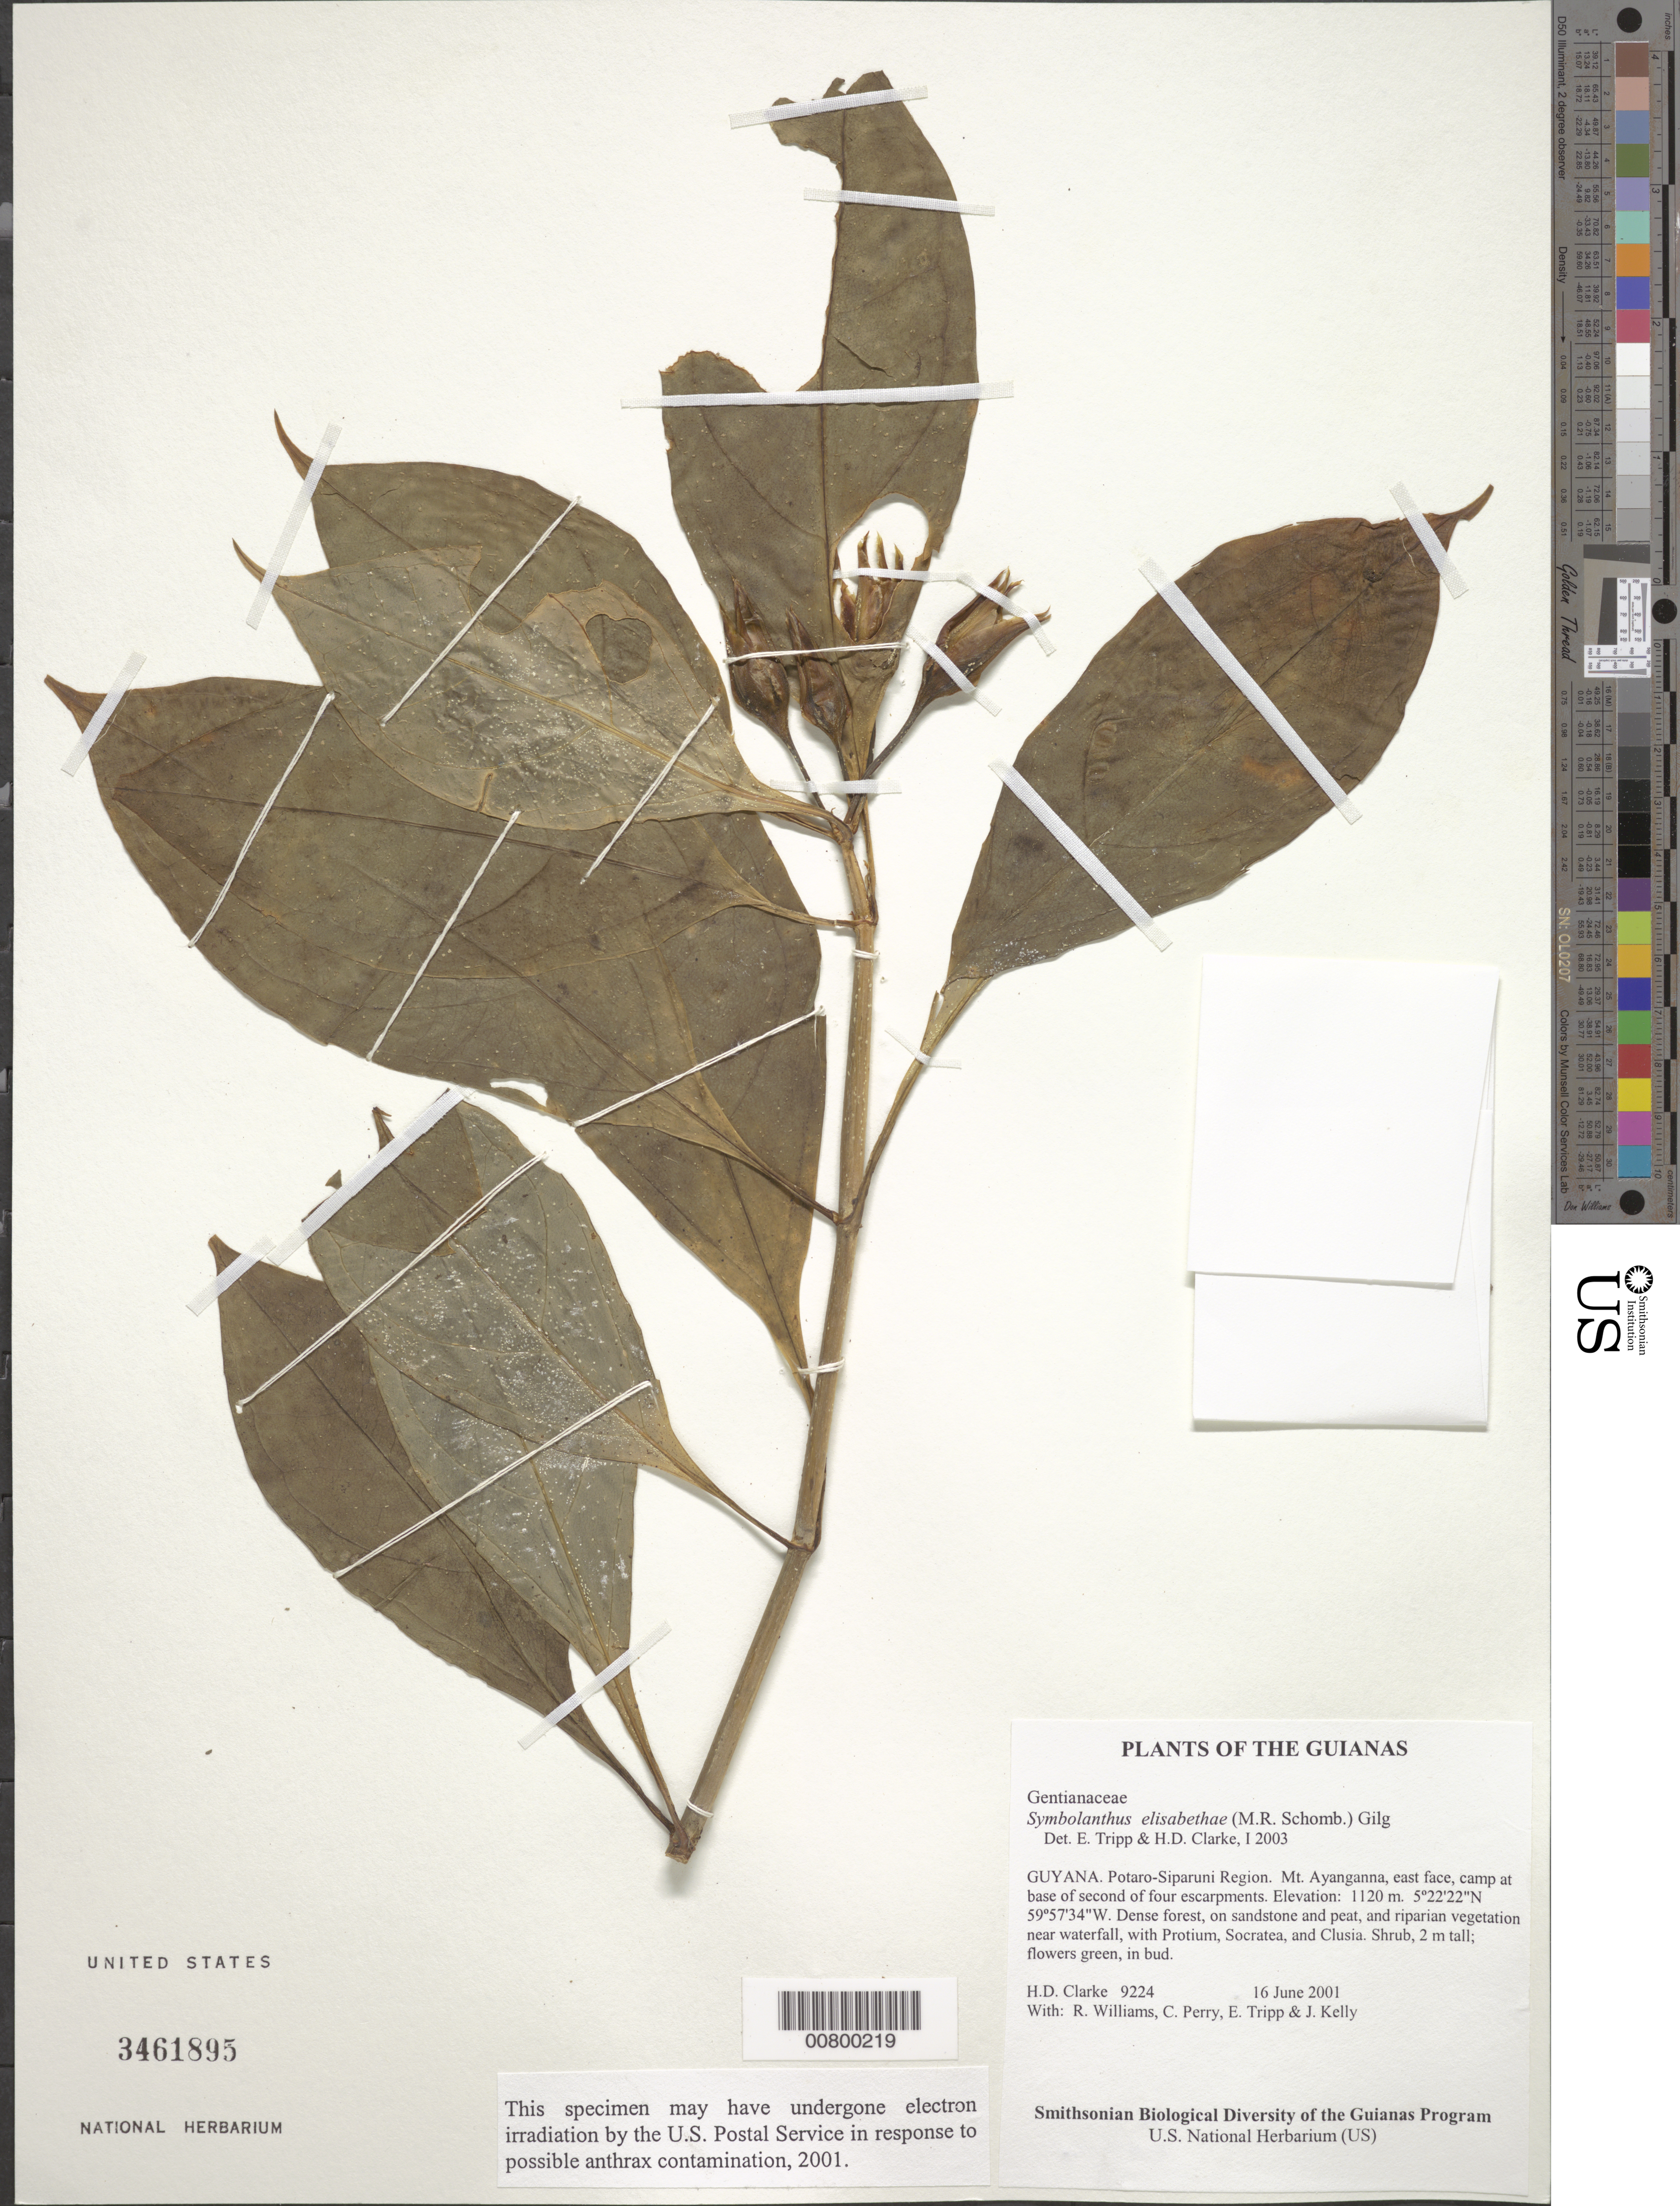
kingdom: Plantae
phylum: Tracheophyta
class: Magnoliopsida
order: Gentianales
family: Gentianaceae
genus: Symbolanthus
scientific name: Symbolanthus elisabethae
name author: (M.R. Schomb.) Gilg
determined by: Tripp, E. A.; Clarke, H. D.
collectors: H. D. Clarke, R. Williams, C. Perry, E. Tripp & J. Kelly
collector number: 9224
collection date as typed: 16 June 2001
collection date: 2001-06-16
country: Guyana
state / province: Potaro-Siparuni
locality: Mt. Ayanganna, east face, camp at base of second of four escarpments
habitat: Dense forest, on sandstone and peat, and riparian vegetation near waterfall, with Protium, Socratea, and Clusia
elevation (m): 1120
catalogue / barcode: US 3461895